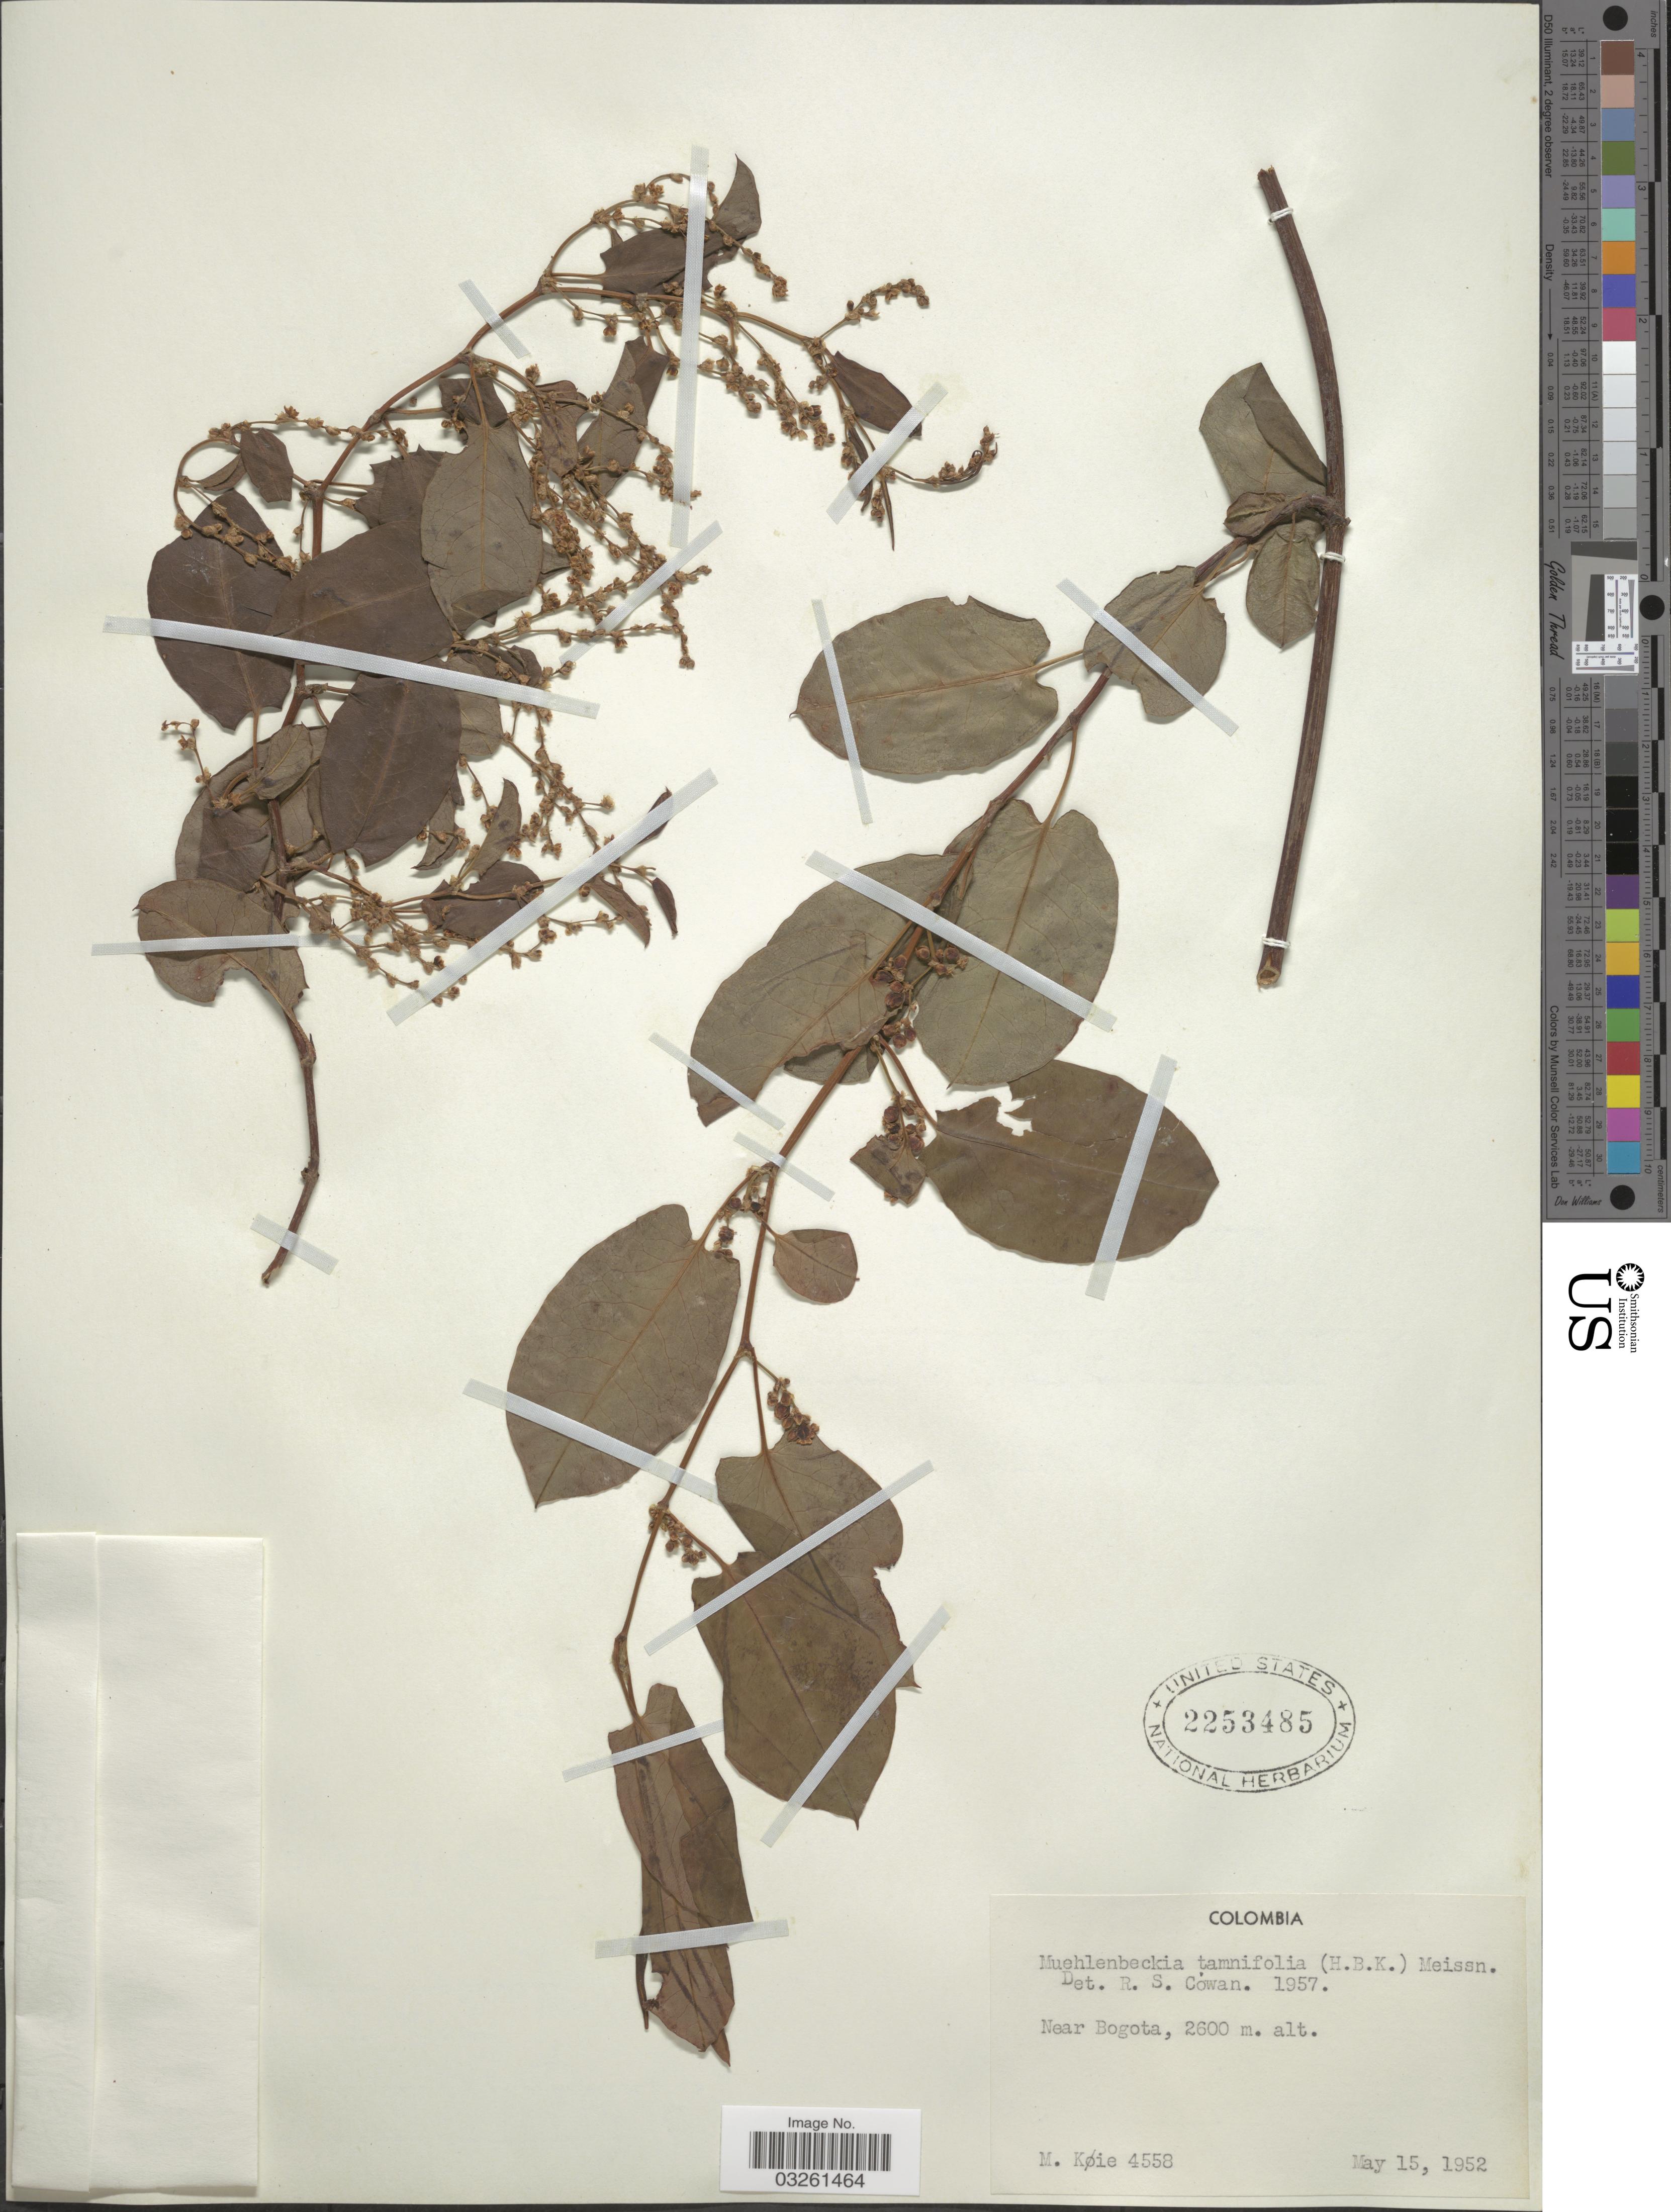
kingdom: Plantae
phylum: Tracheophyta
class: Magnoliopsida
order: Caryophyllales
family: Polygonaceae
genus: Muehlenbeckia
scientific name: Muehlenbeckia tamnifolia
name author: (Kunth) Meisn.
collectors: M. Köie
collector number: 4558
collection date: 1952-05-15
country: Colombia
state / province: Bogota D.C.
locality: Near Bogota.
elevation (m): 2600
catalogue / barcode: US 2253485